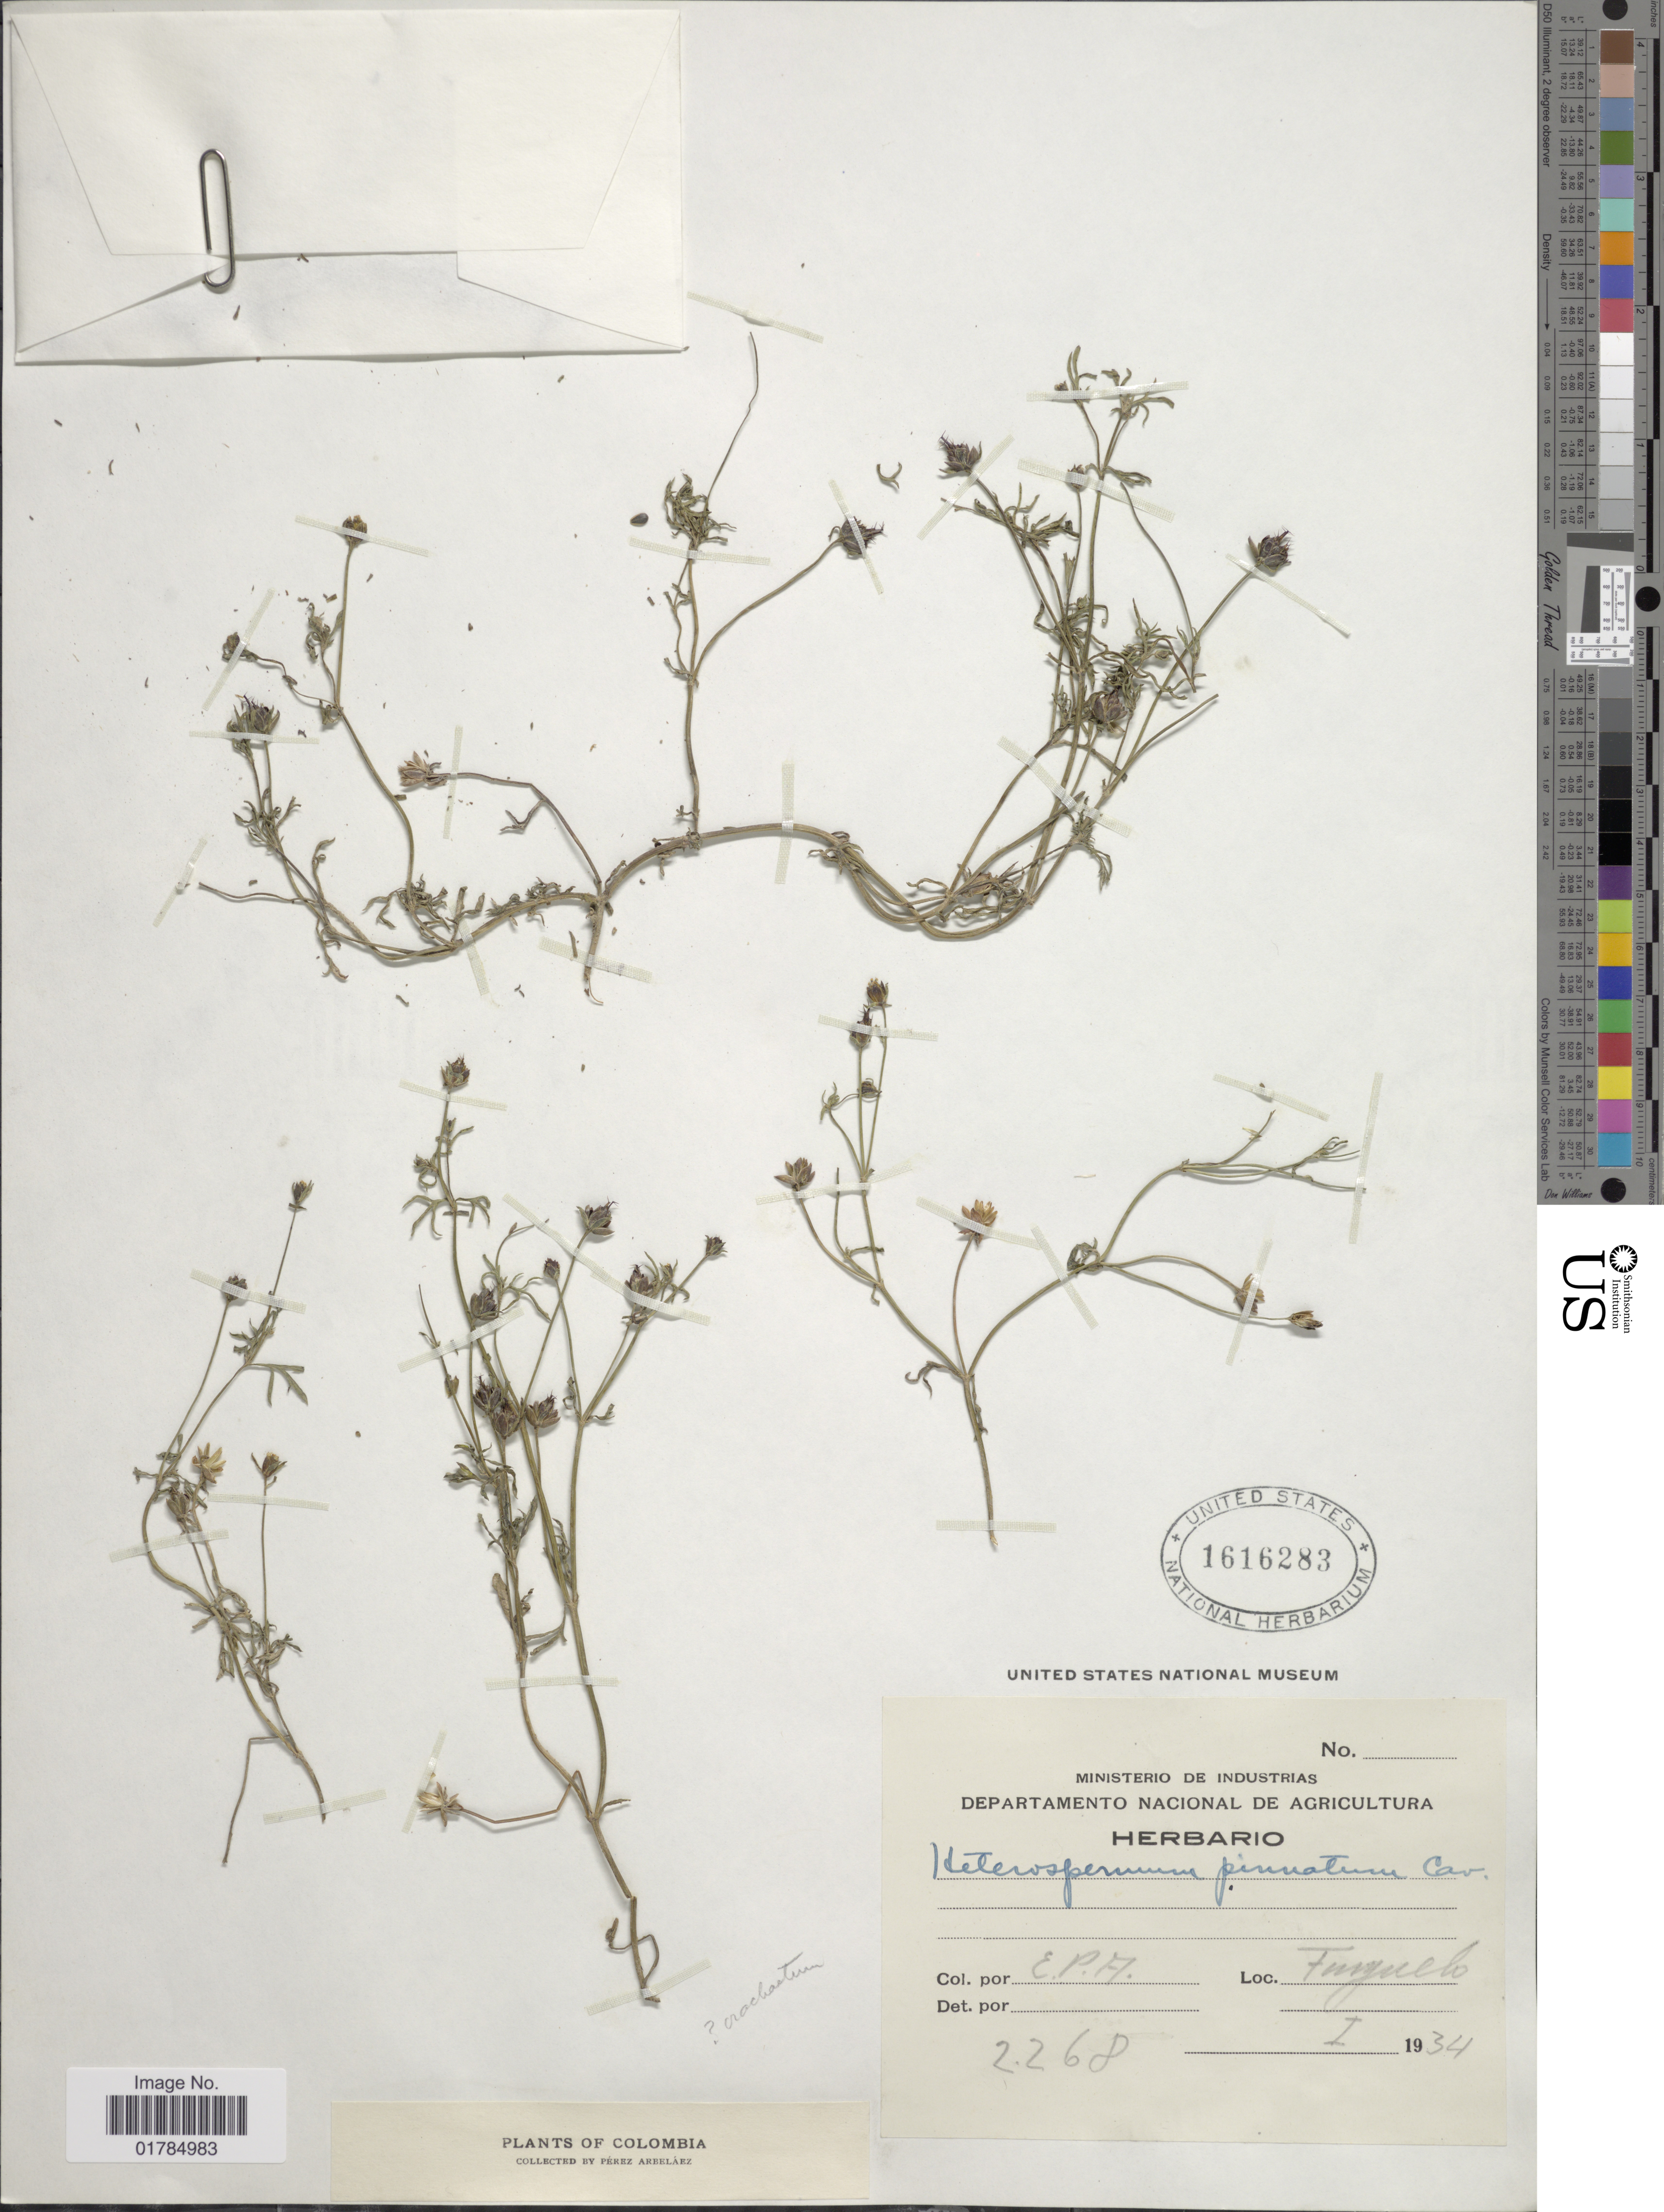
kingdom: Plantae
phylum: Tracheophyta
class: Magnoliopsida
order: Asterales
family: Asteraceae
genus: Heterosperma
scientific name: Heterosperma achaetum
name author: S.F. Blake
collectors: E. Pérez Arbeláez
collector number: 2268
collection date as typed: Transcribed d/m/y: /1/34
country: Colombia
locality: Fusguelo [interpreted]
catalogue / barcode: US 1616283